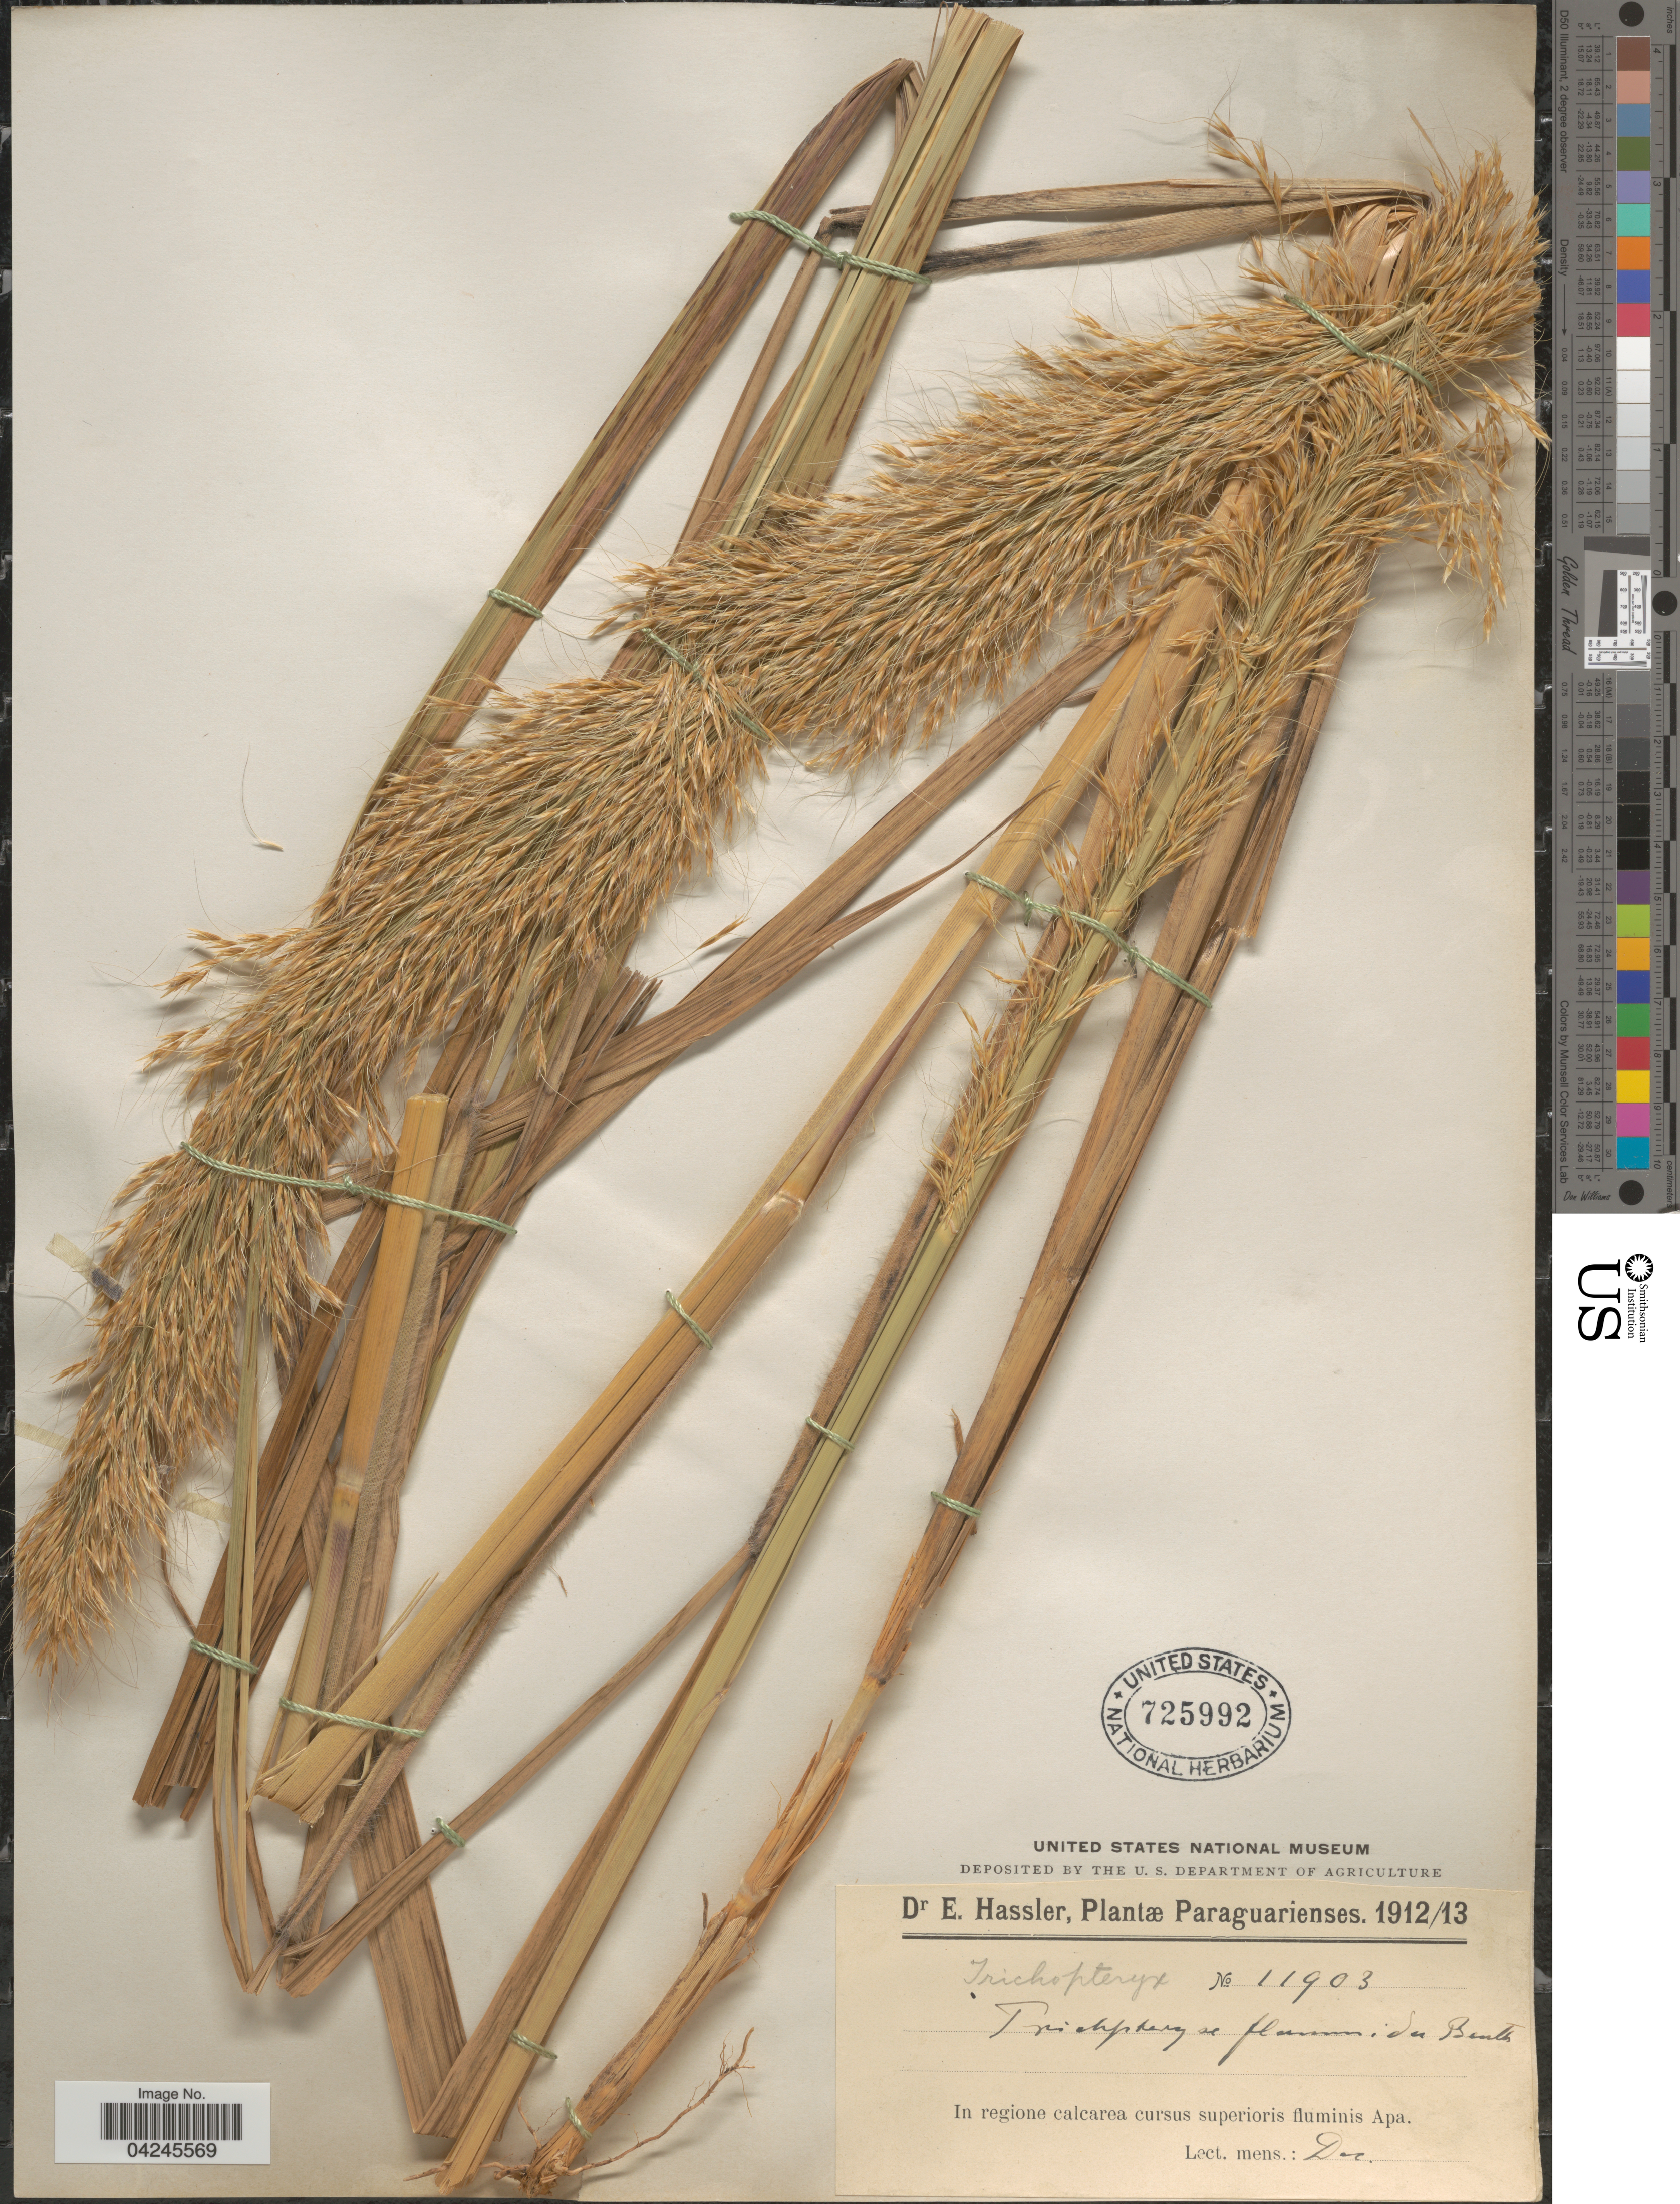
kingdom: Plantae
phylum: Tracheophyta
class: Liliopsida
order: Poales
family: Poaceae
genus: Loudetia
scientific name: Loudetia flammida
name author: (Trin.) C. E. Hubb.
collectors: E. Hassler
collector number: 11903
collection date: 1912-12/1913-12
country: Paraguay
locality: In regione calcarea cursus superioris fluminis Apa.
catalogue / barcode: US 725992